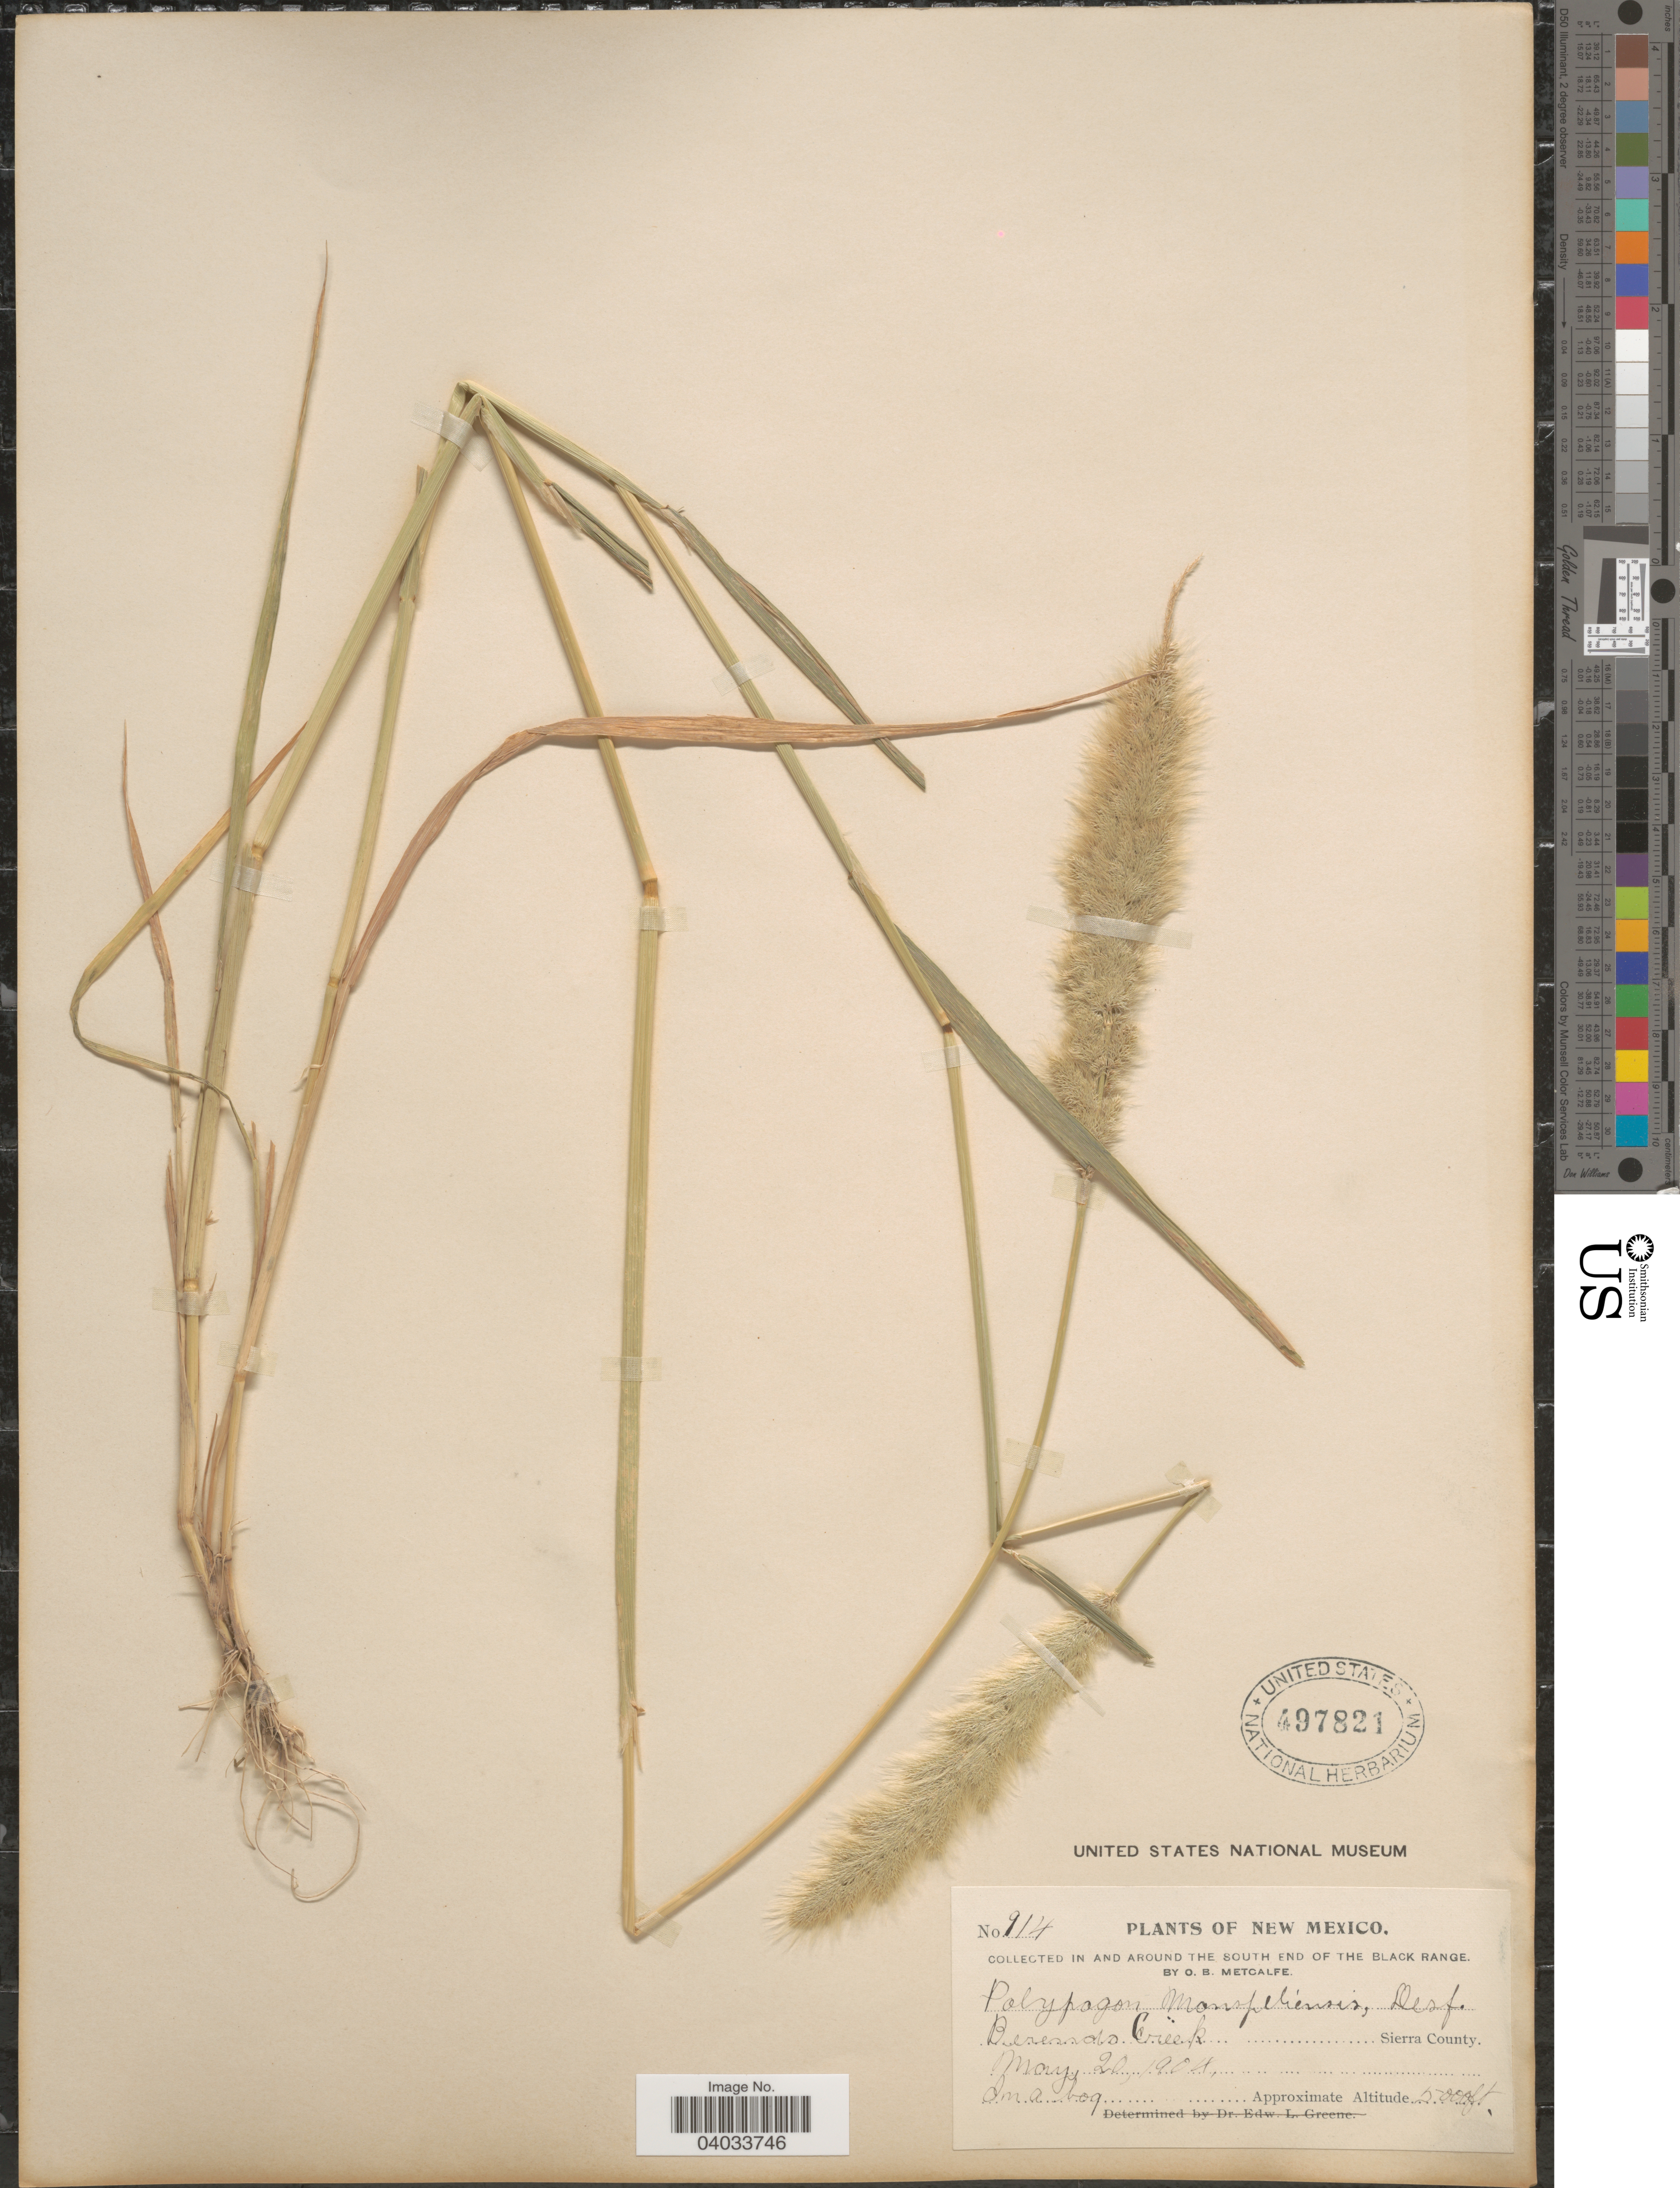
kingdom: Plantae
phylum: Tracheophyta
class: Liliopsida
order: Poales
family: Poaceae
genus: Polypogon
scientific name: Polypogon monspeliensis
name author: (L.) Desf.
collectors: O. B. Metcalfe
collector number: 914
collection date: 1904-05-20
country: United States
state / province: New Mexico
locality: In and around the south end of the Black Range. Berenndo Creek. Sierra County.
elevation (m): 1524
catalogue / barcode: US 497821